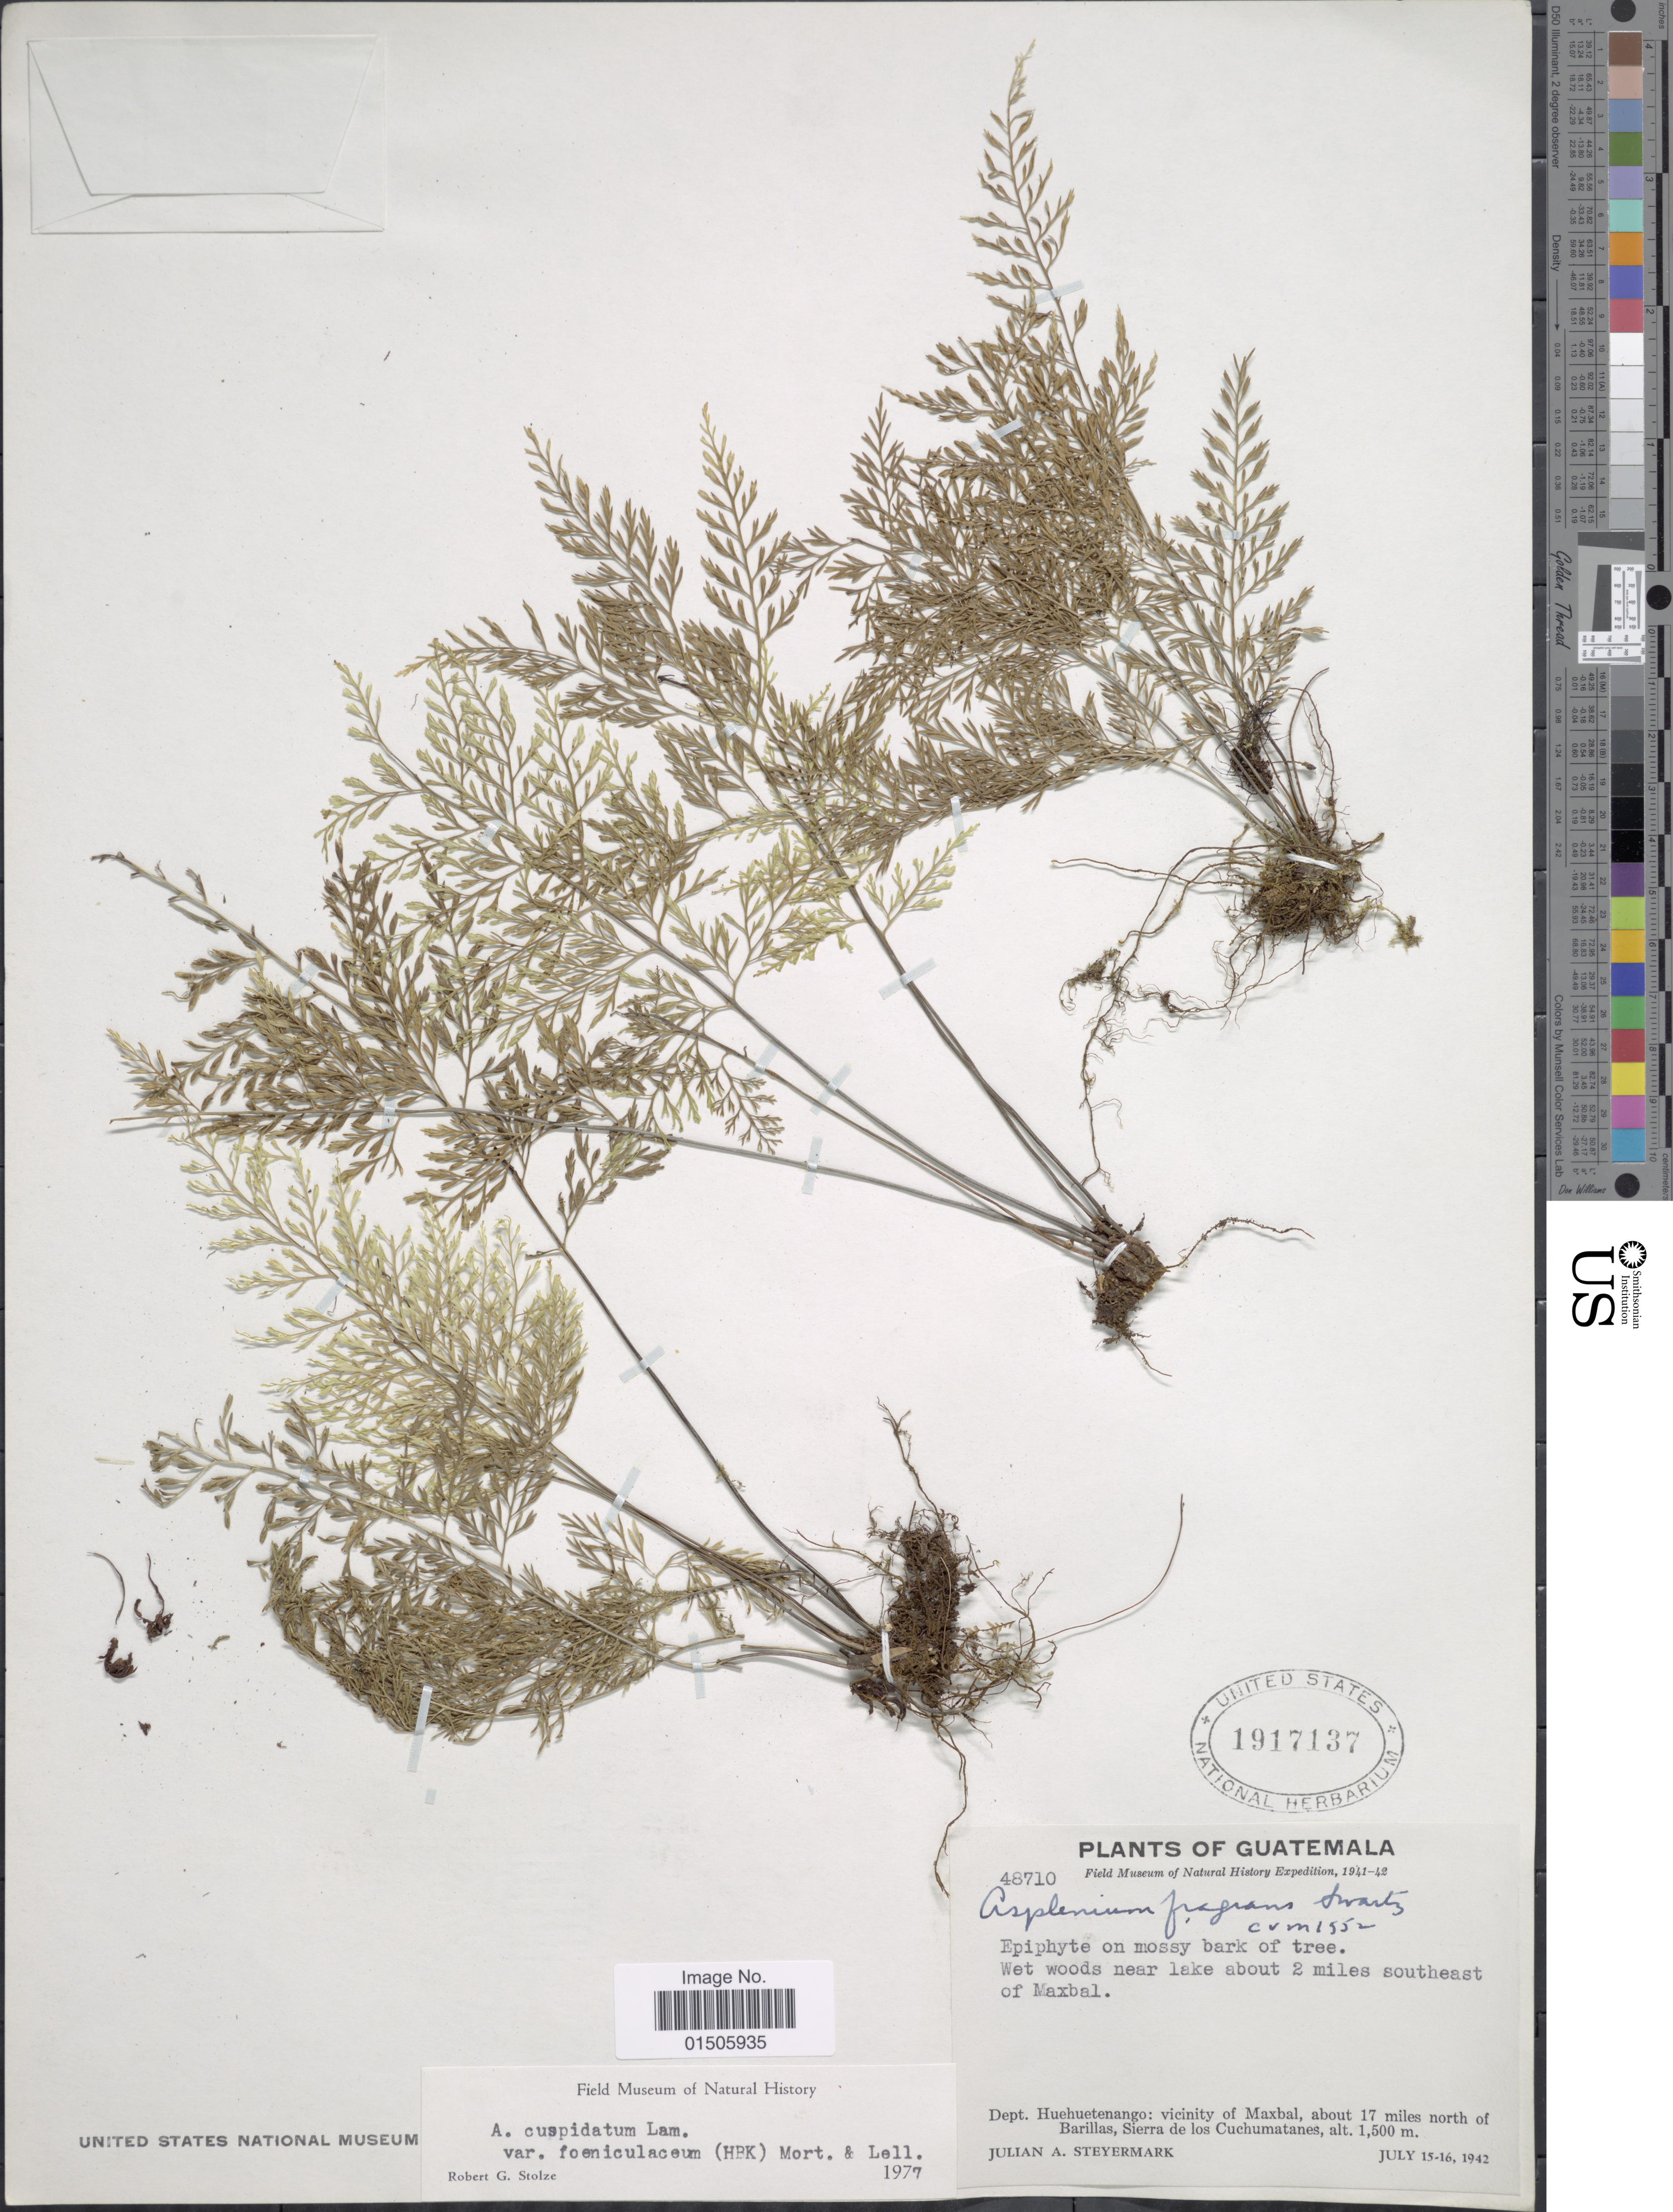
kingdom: Plantae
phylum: Tracheophyta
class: Polypodiopsida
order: Polypodiales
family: Aspleniaceae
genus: Asplenium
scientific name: Asplenium cuspidatum var. foeniculaceum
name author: (Kunth) C.V. Morton & Lellinger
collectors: J. Steyermark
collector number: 48710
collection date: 1942-07-15/1942-07-16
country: Guatemala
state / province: Huehuetenango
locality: Near lake about 2 miles southeast of Maxbal. Dept. Huehuetenango: vicinity of Maxbal, about 17 miles north of Barillas, Sierra de los Cuchumatanes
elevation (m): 1500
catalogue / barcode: US 1917137